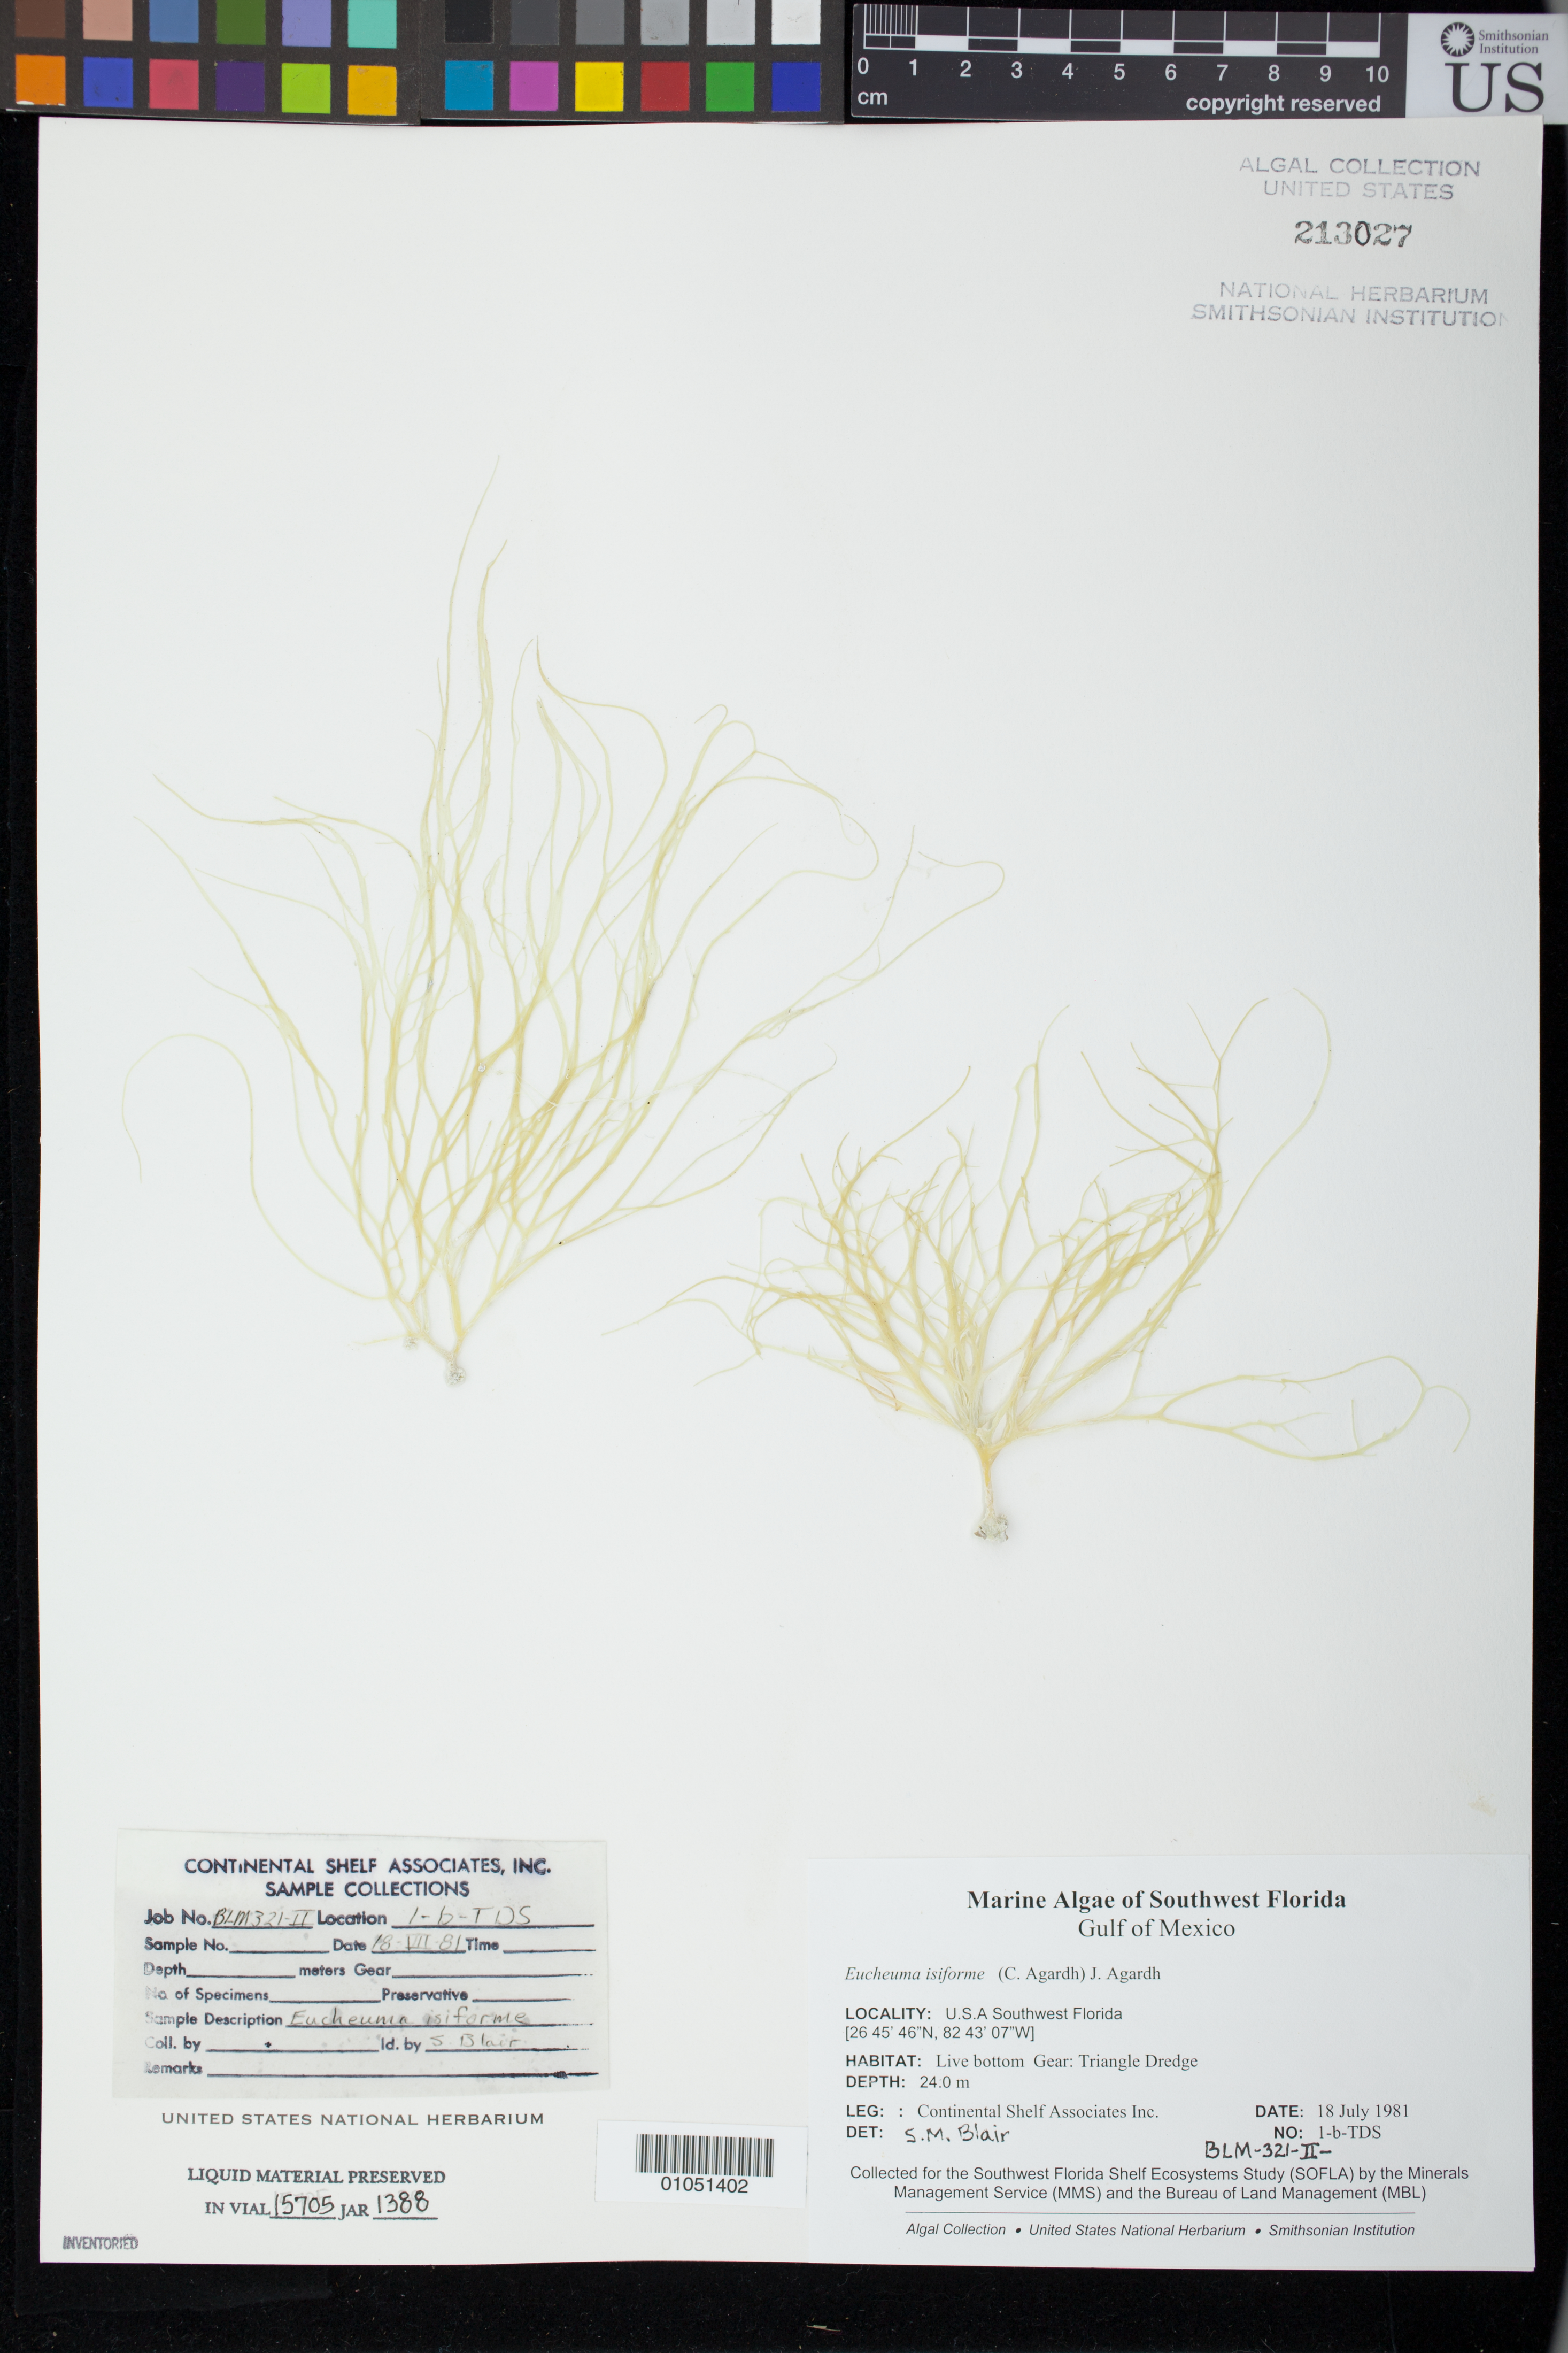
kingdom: Plantae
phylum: Rhodophyta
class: Florideophyceae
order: Gigartinales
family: Solieriaceae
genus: Eucheumatopsis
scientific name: Eucheumatopsis isiformis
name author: (C. Agardh) M.L. Núñez-Resendiz et al.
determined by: Algae name updating Project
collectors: Continental Shelf Associates for the MMS/BLM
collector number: BLM-321-II-1-B-TDS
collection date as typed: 18 Jul 1981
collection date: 1981-07-18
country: United States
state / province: Florida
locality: Gulf of Mexico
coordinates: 26 45'46"N, 82 43'07"W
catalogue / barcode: US 213027